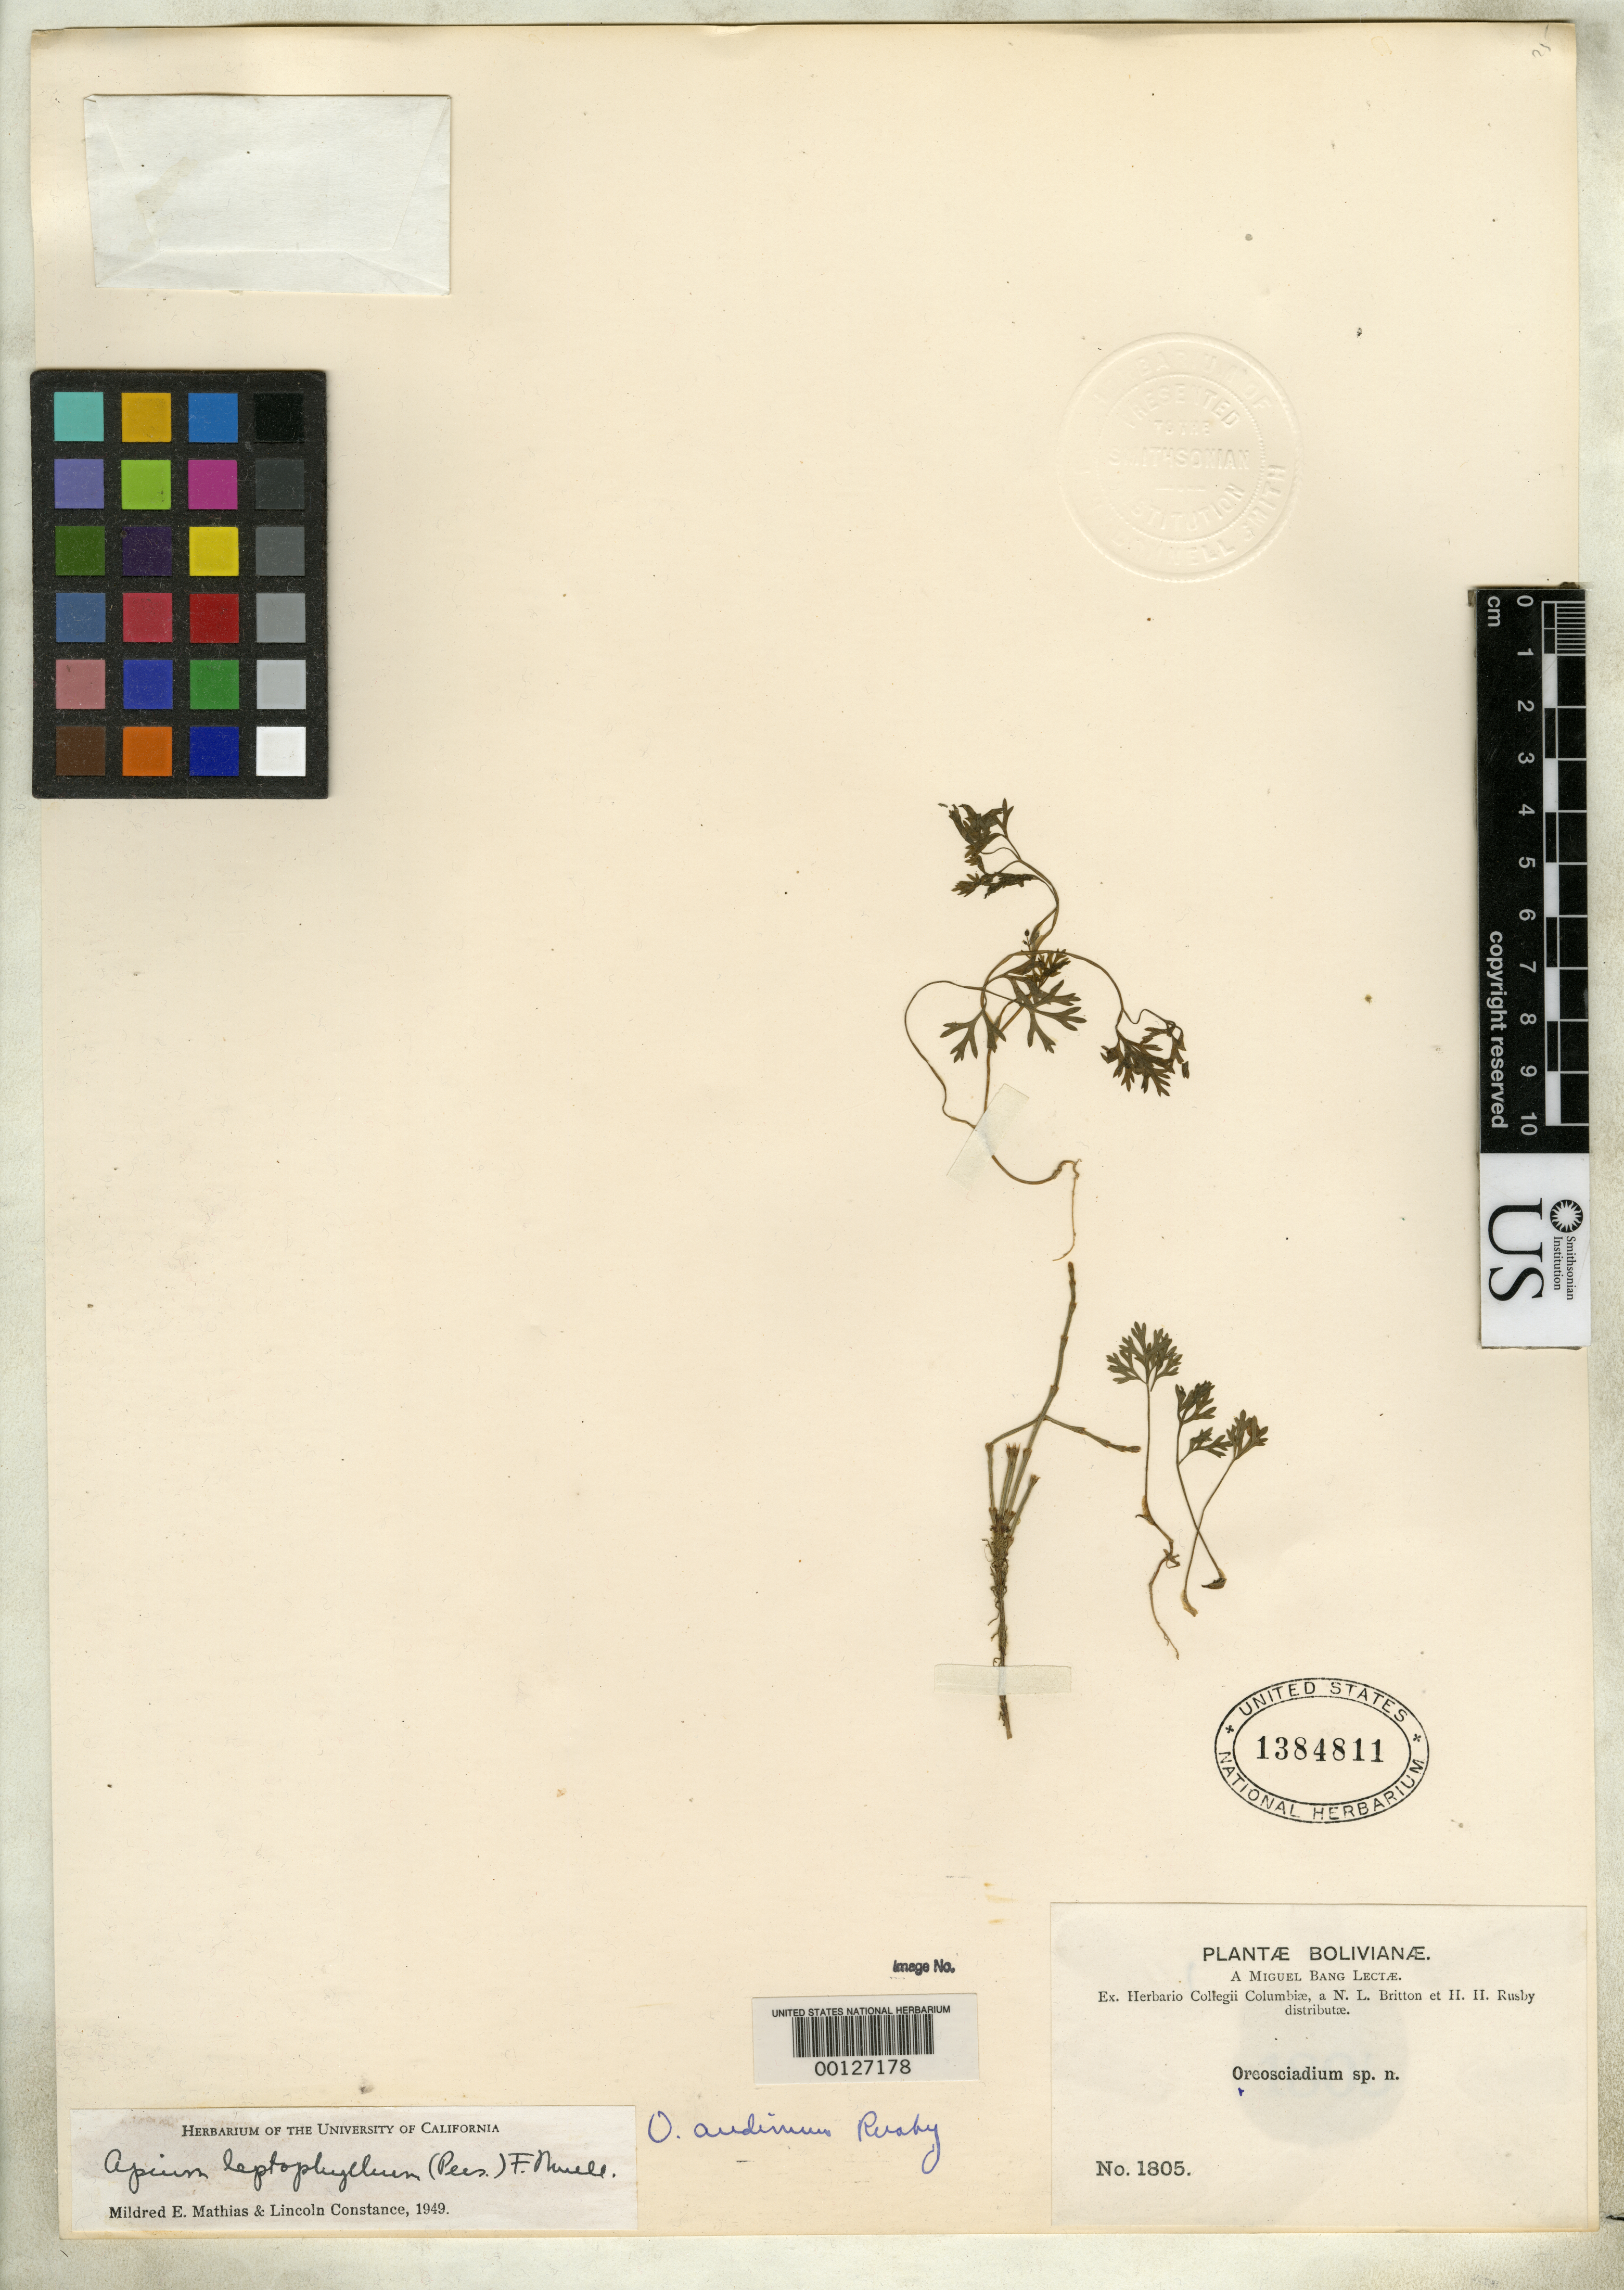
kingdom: Plantae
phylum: Tracheophyta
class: Magnoliopsida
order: Apiales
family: Apiaceae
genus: Oreosciadium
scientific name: Oreosciadium andinum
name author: Rusby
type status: Isotype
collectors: M. Bang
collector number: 1805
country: Bolivia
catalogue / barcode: US 1384811